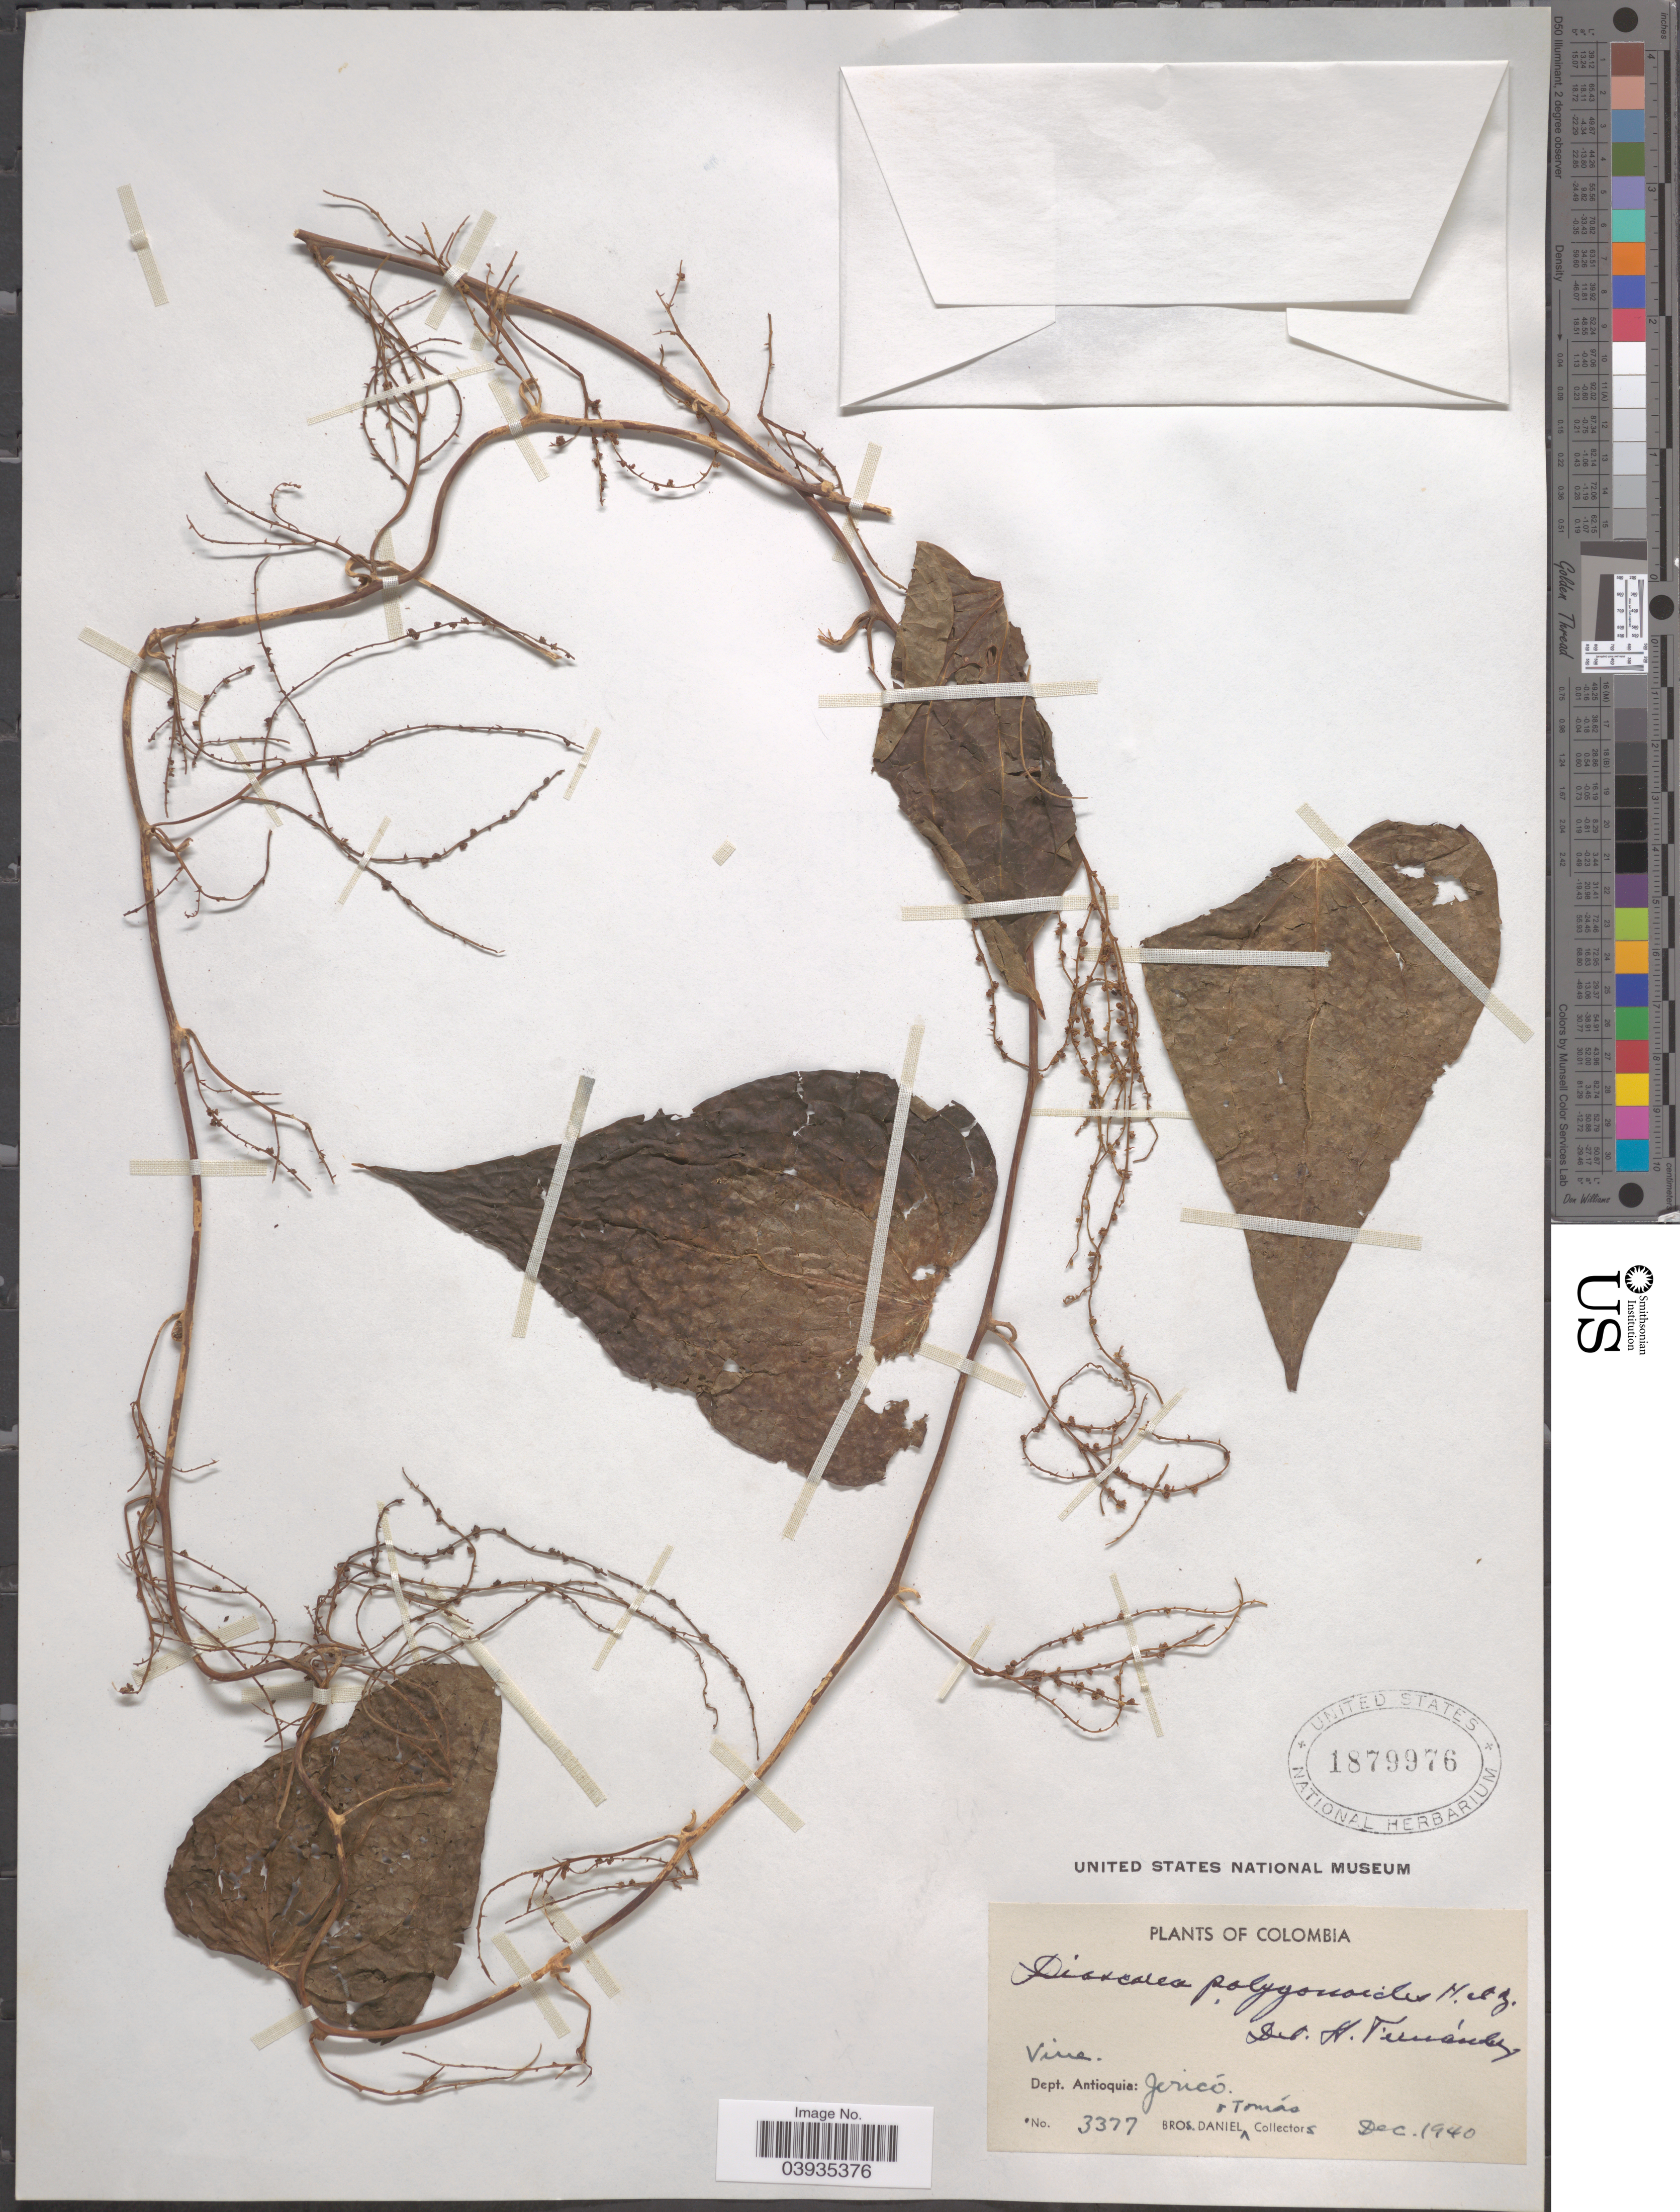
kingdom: Plantae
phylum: Tracheophyta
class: Liliopsida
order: Dioscoreales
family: Dioscoreaceae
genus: Dioscorea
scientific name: Dioscorea polygonoides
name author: Humb. & Bonpl. ex Willd.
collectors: Bro. Daniel & -. Tomas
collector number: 3377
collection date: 1940-12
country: Colombia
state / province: Antioquia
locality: Dept. Antioquia: Jericó.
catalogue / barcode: US 1879976